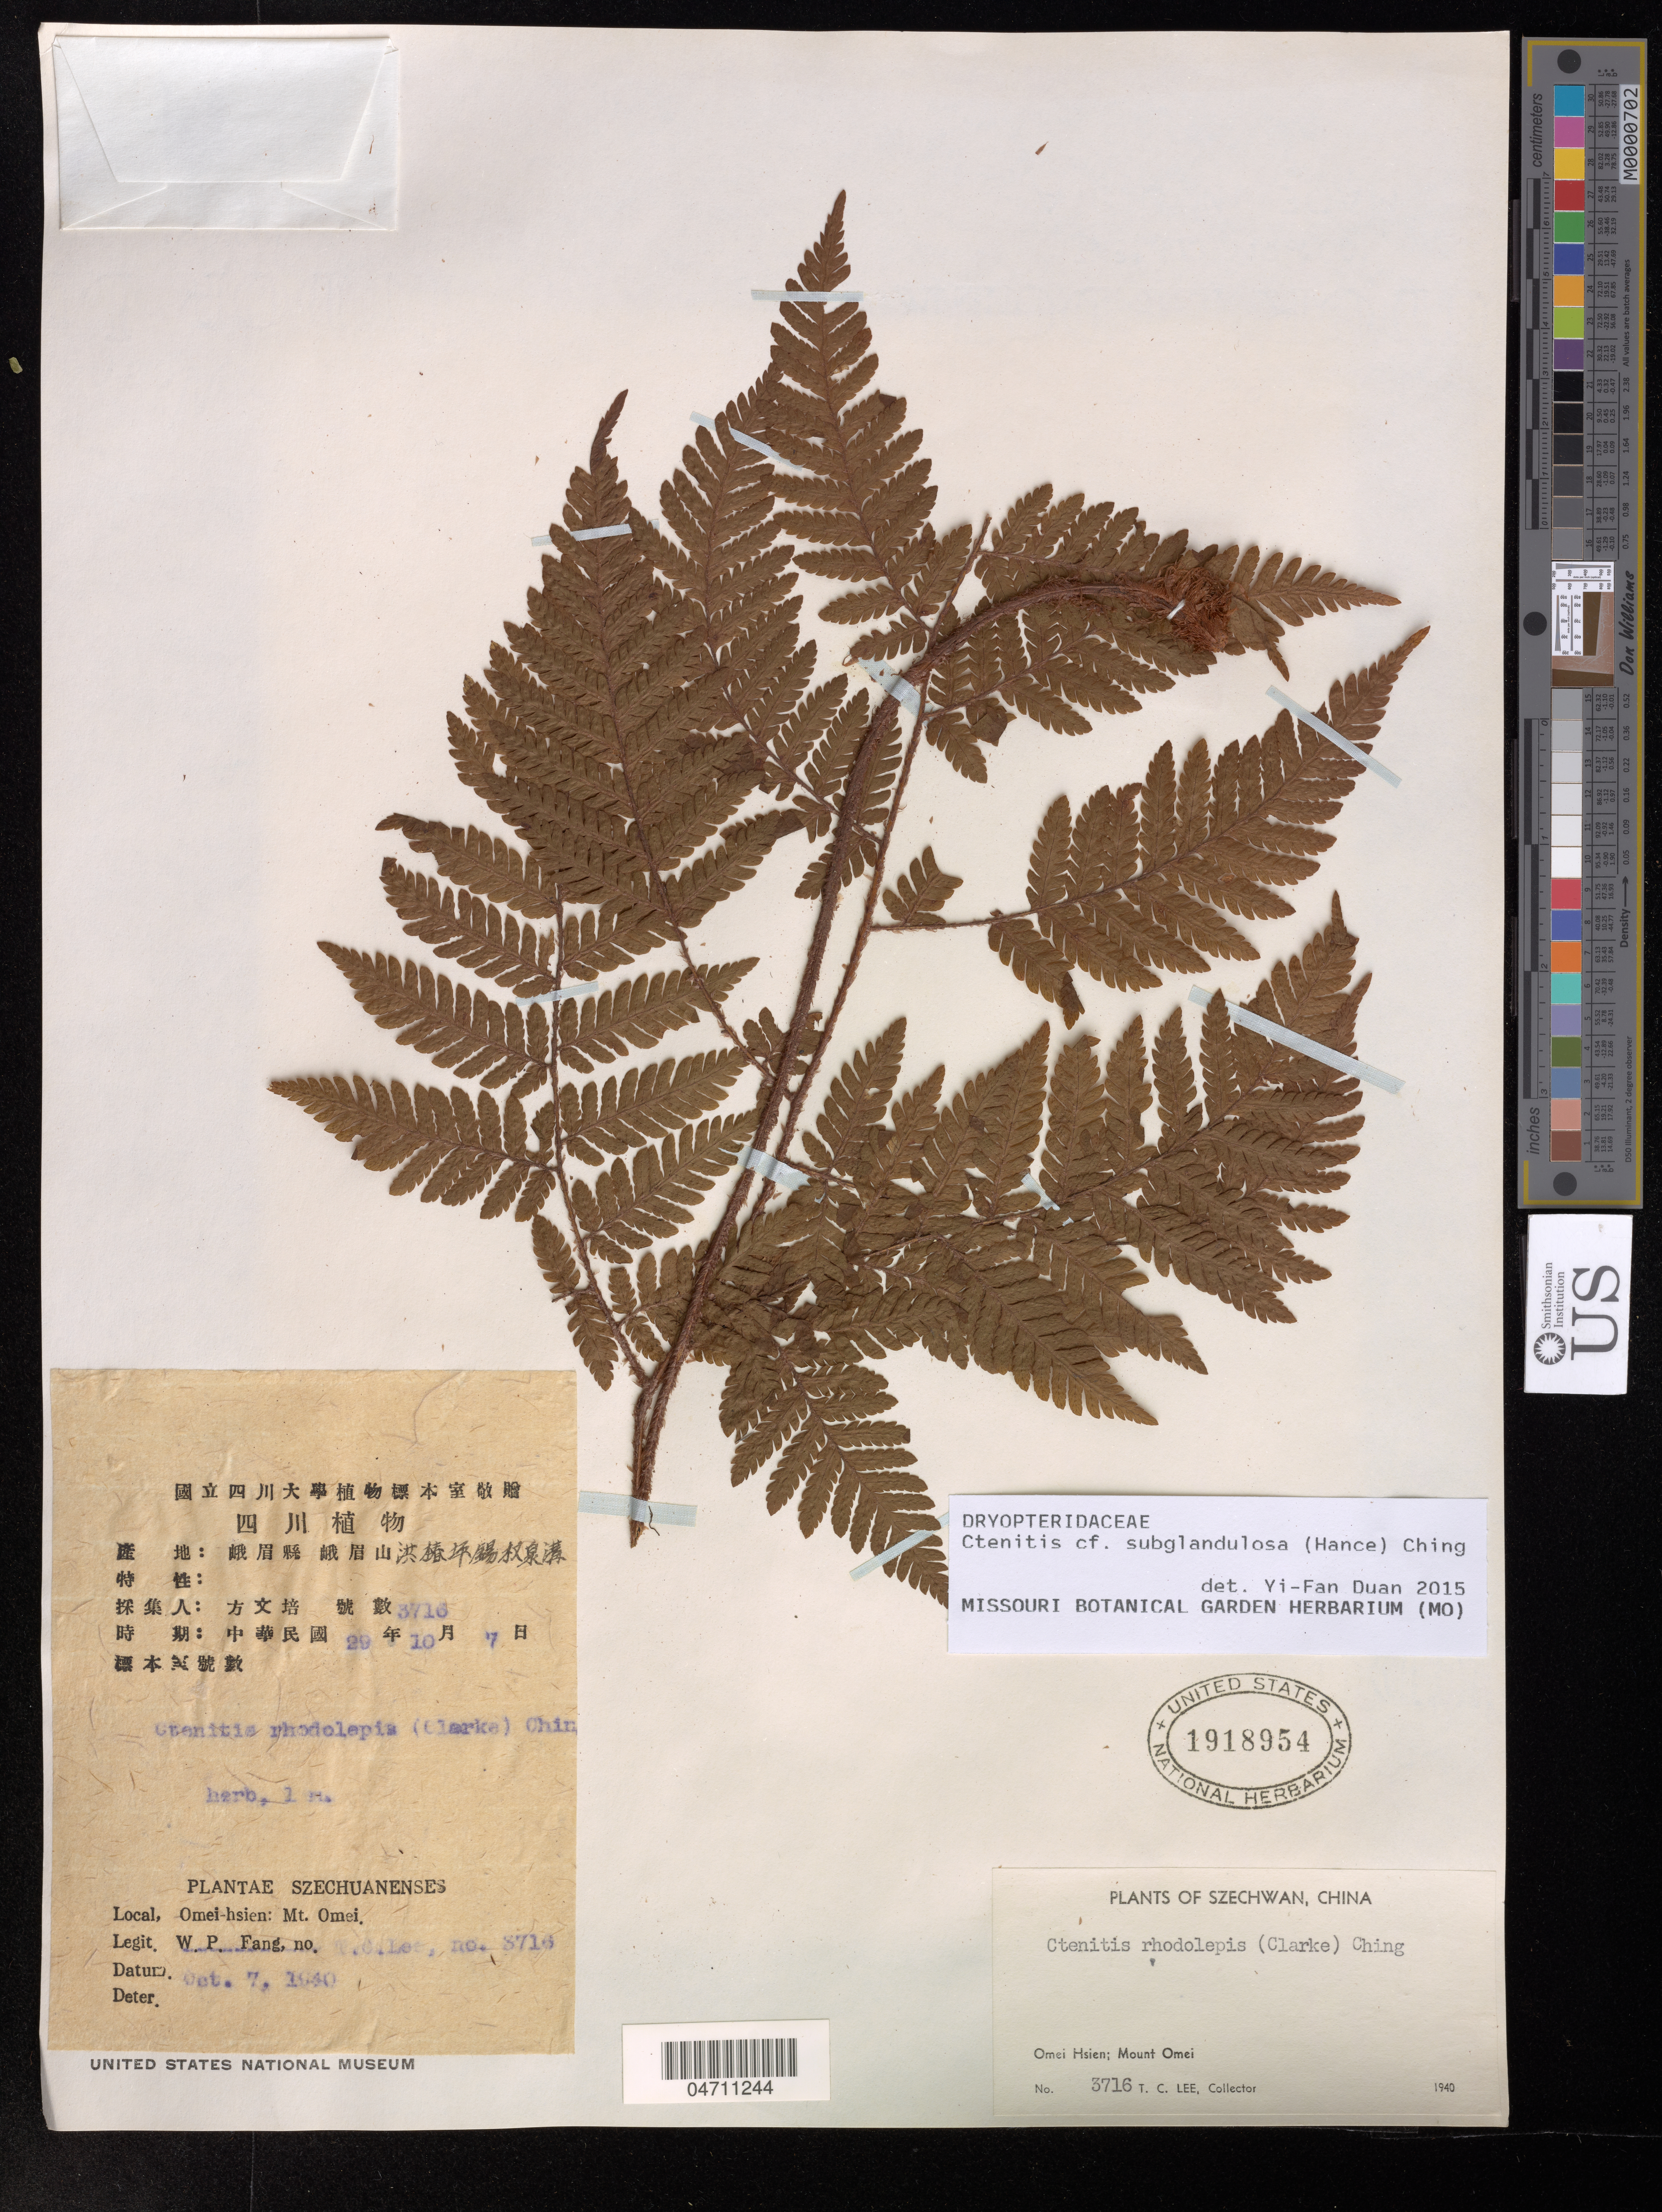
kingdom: Plantae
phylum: Tracheophyta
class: Polypodiopsida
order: Polypodiales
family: Dryopteridaceae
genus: Ctenitis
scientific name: Ctenitis subglandulosa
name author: (Hance) Ching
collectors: T. Lee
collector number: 3716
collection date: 1940-10-07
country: China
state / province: Sichuan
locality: Szechwan. Omei Hsien; Mount Omei.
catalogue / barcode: US 1918954